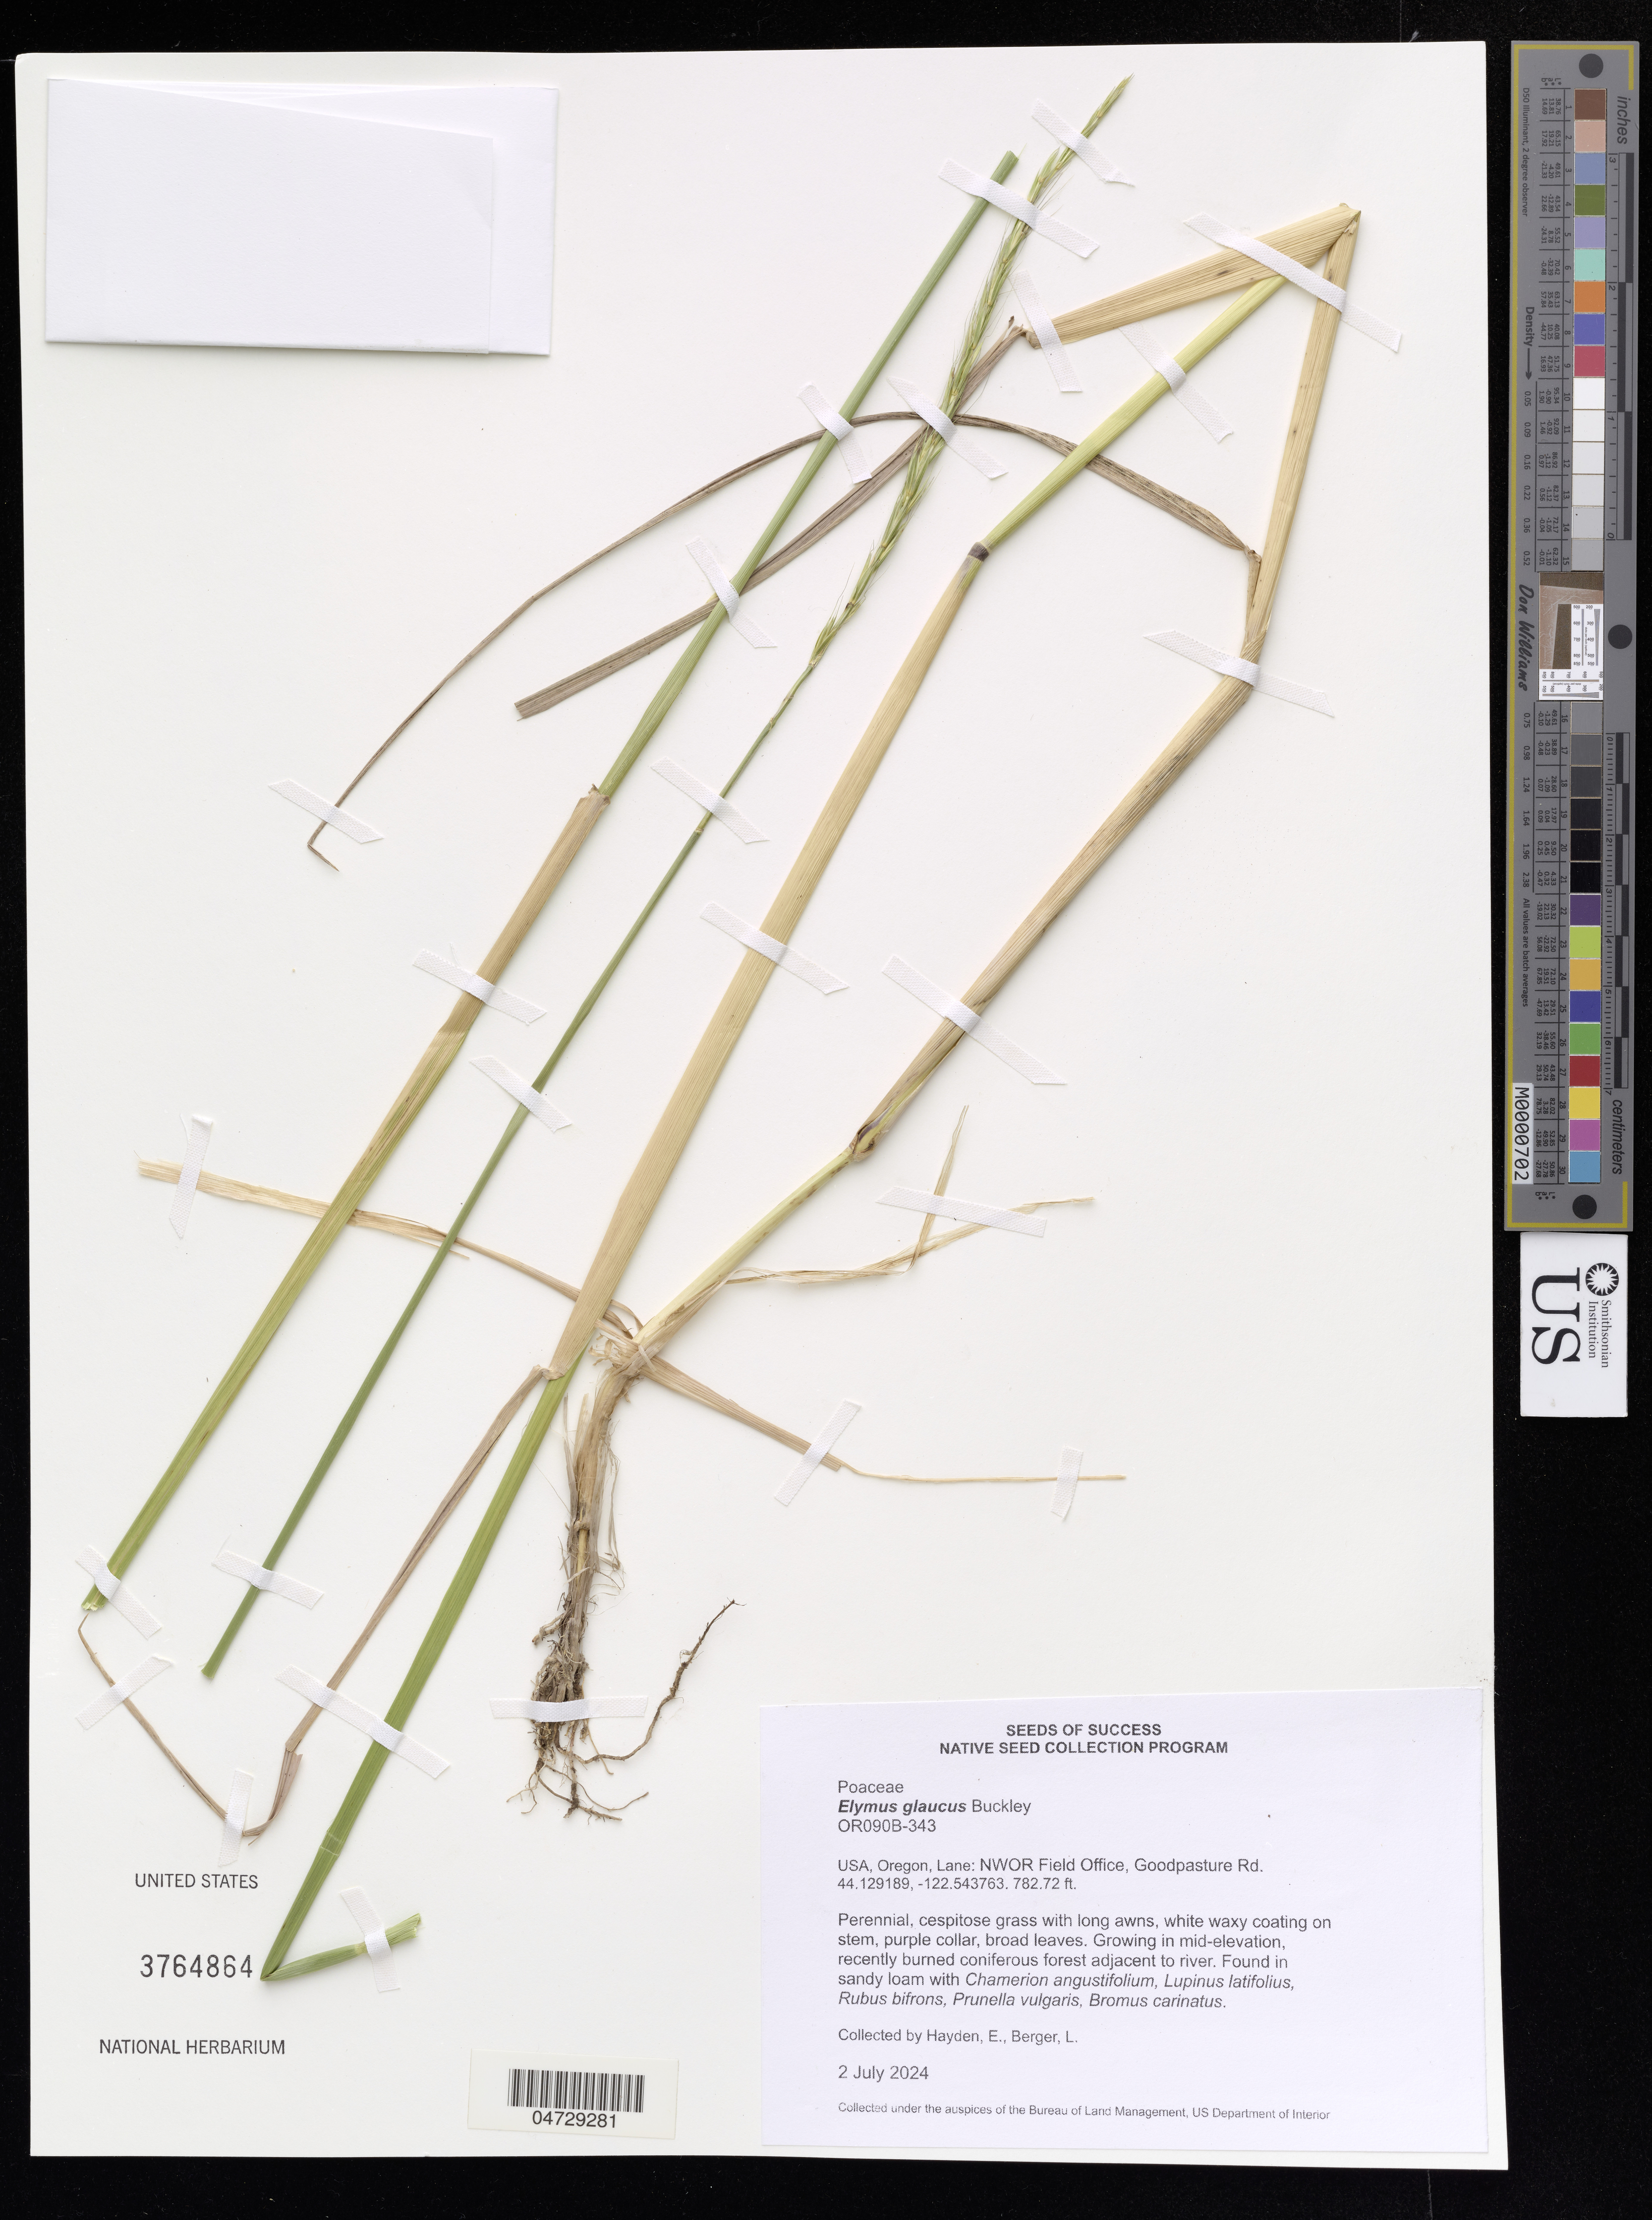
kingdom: Plantae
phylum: Tracheophyta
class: Liliopsida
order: Poales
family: Poaceae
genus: Elymus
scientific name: Elymus x glaucus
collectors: E. Hayden & L. Berger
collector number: OR090B-343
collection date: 2024-07-02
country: United States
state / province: Oregon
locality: Lane: NWOR Field Office, Goodpasture Rd.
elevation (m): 238.57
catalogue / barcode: US 3764864